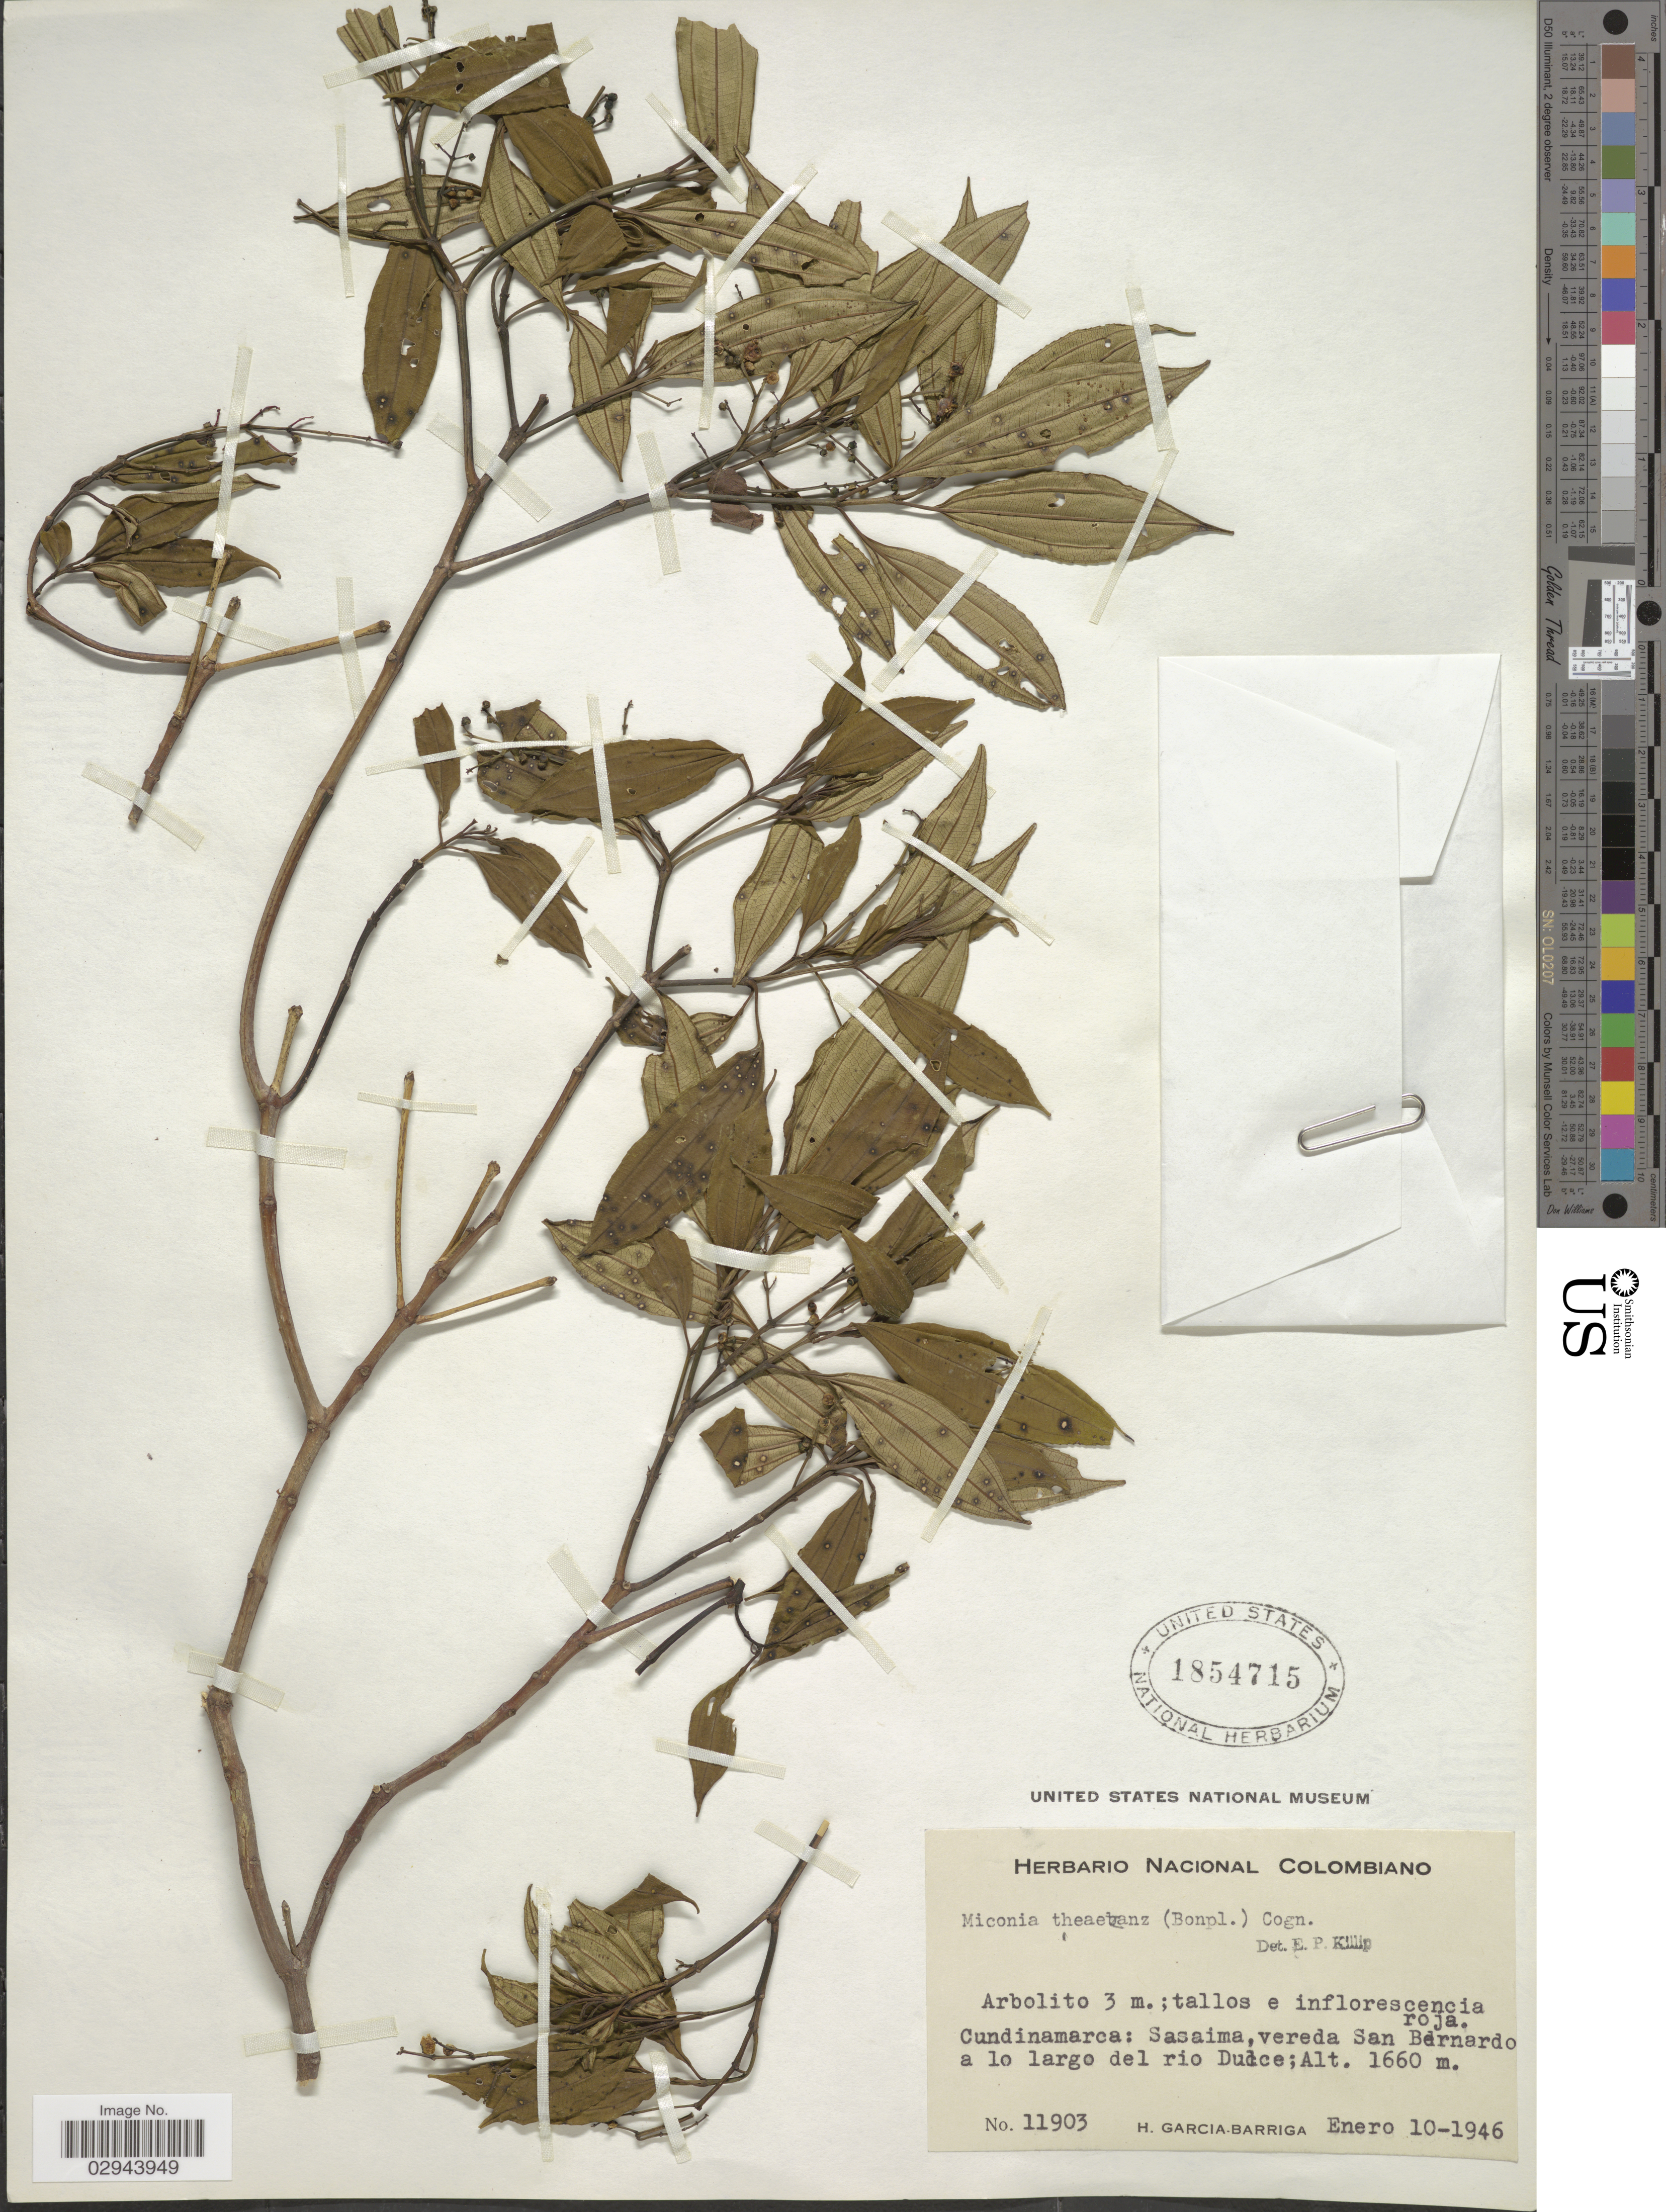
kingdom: Plantae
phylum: Tracheophyta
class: Magnoliopsida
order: Myrtales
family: Melastomataceae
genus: Miconia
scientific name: Miconia theizans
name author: (Bonpl.) Cogn.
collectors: H. García Barriga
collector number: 11903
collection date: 1946-01-10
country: Colombia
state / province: Cundinamarca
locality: Sasaima, vereda San Bernardo a lo largo del rio Dulce.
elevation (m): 1660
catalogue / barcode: US 1854715